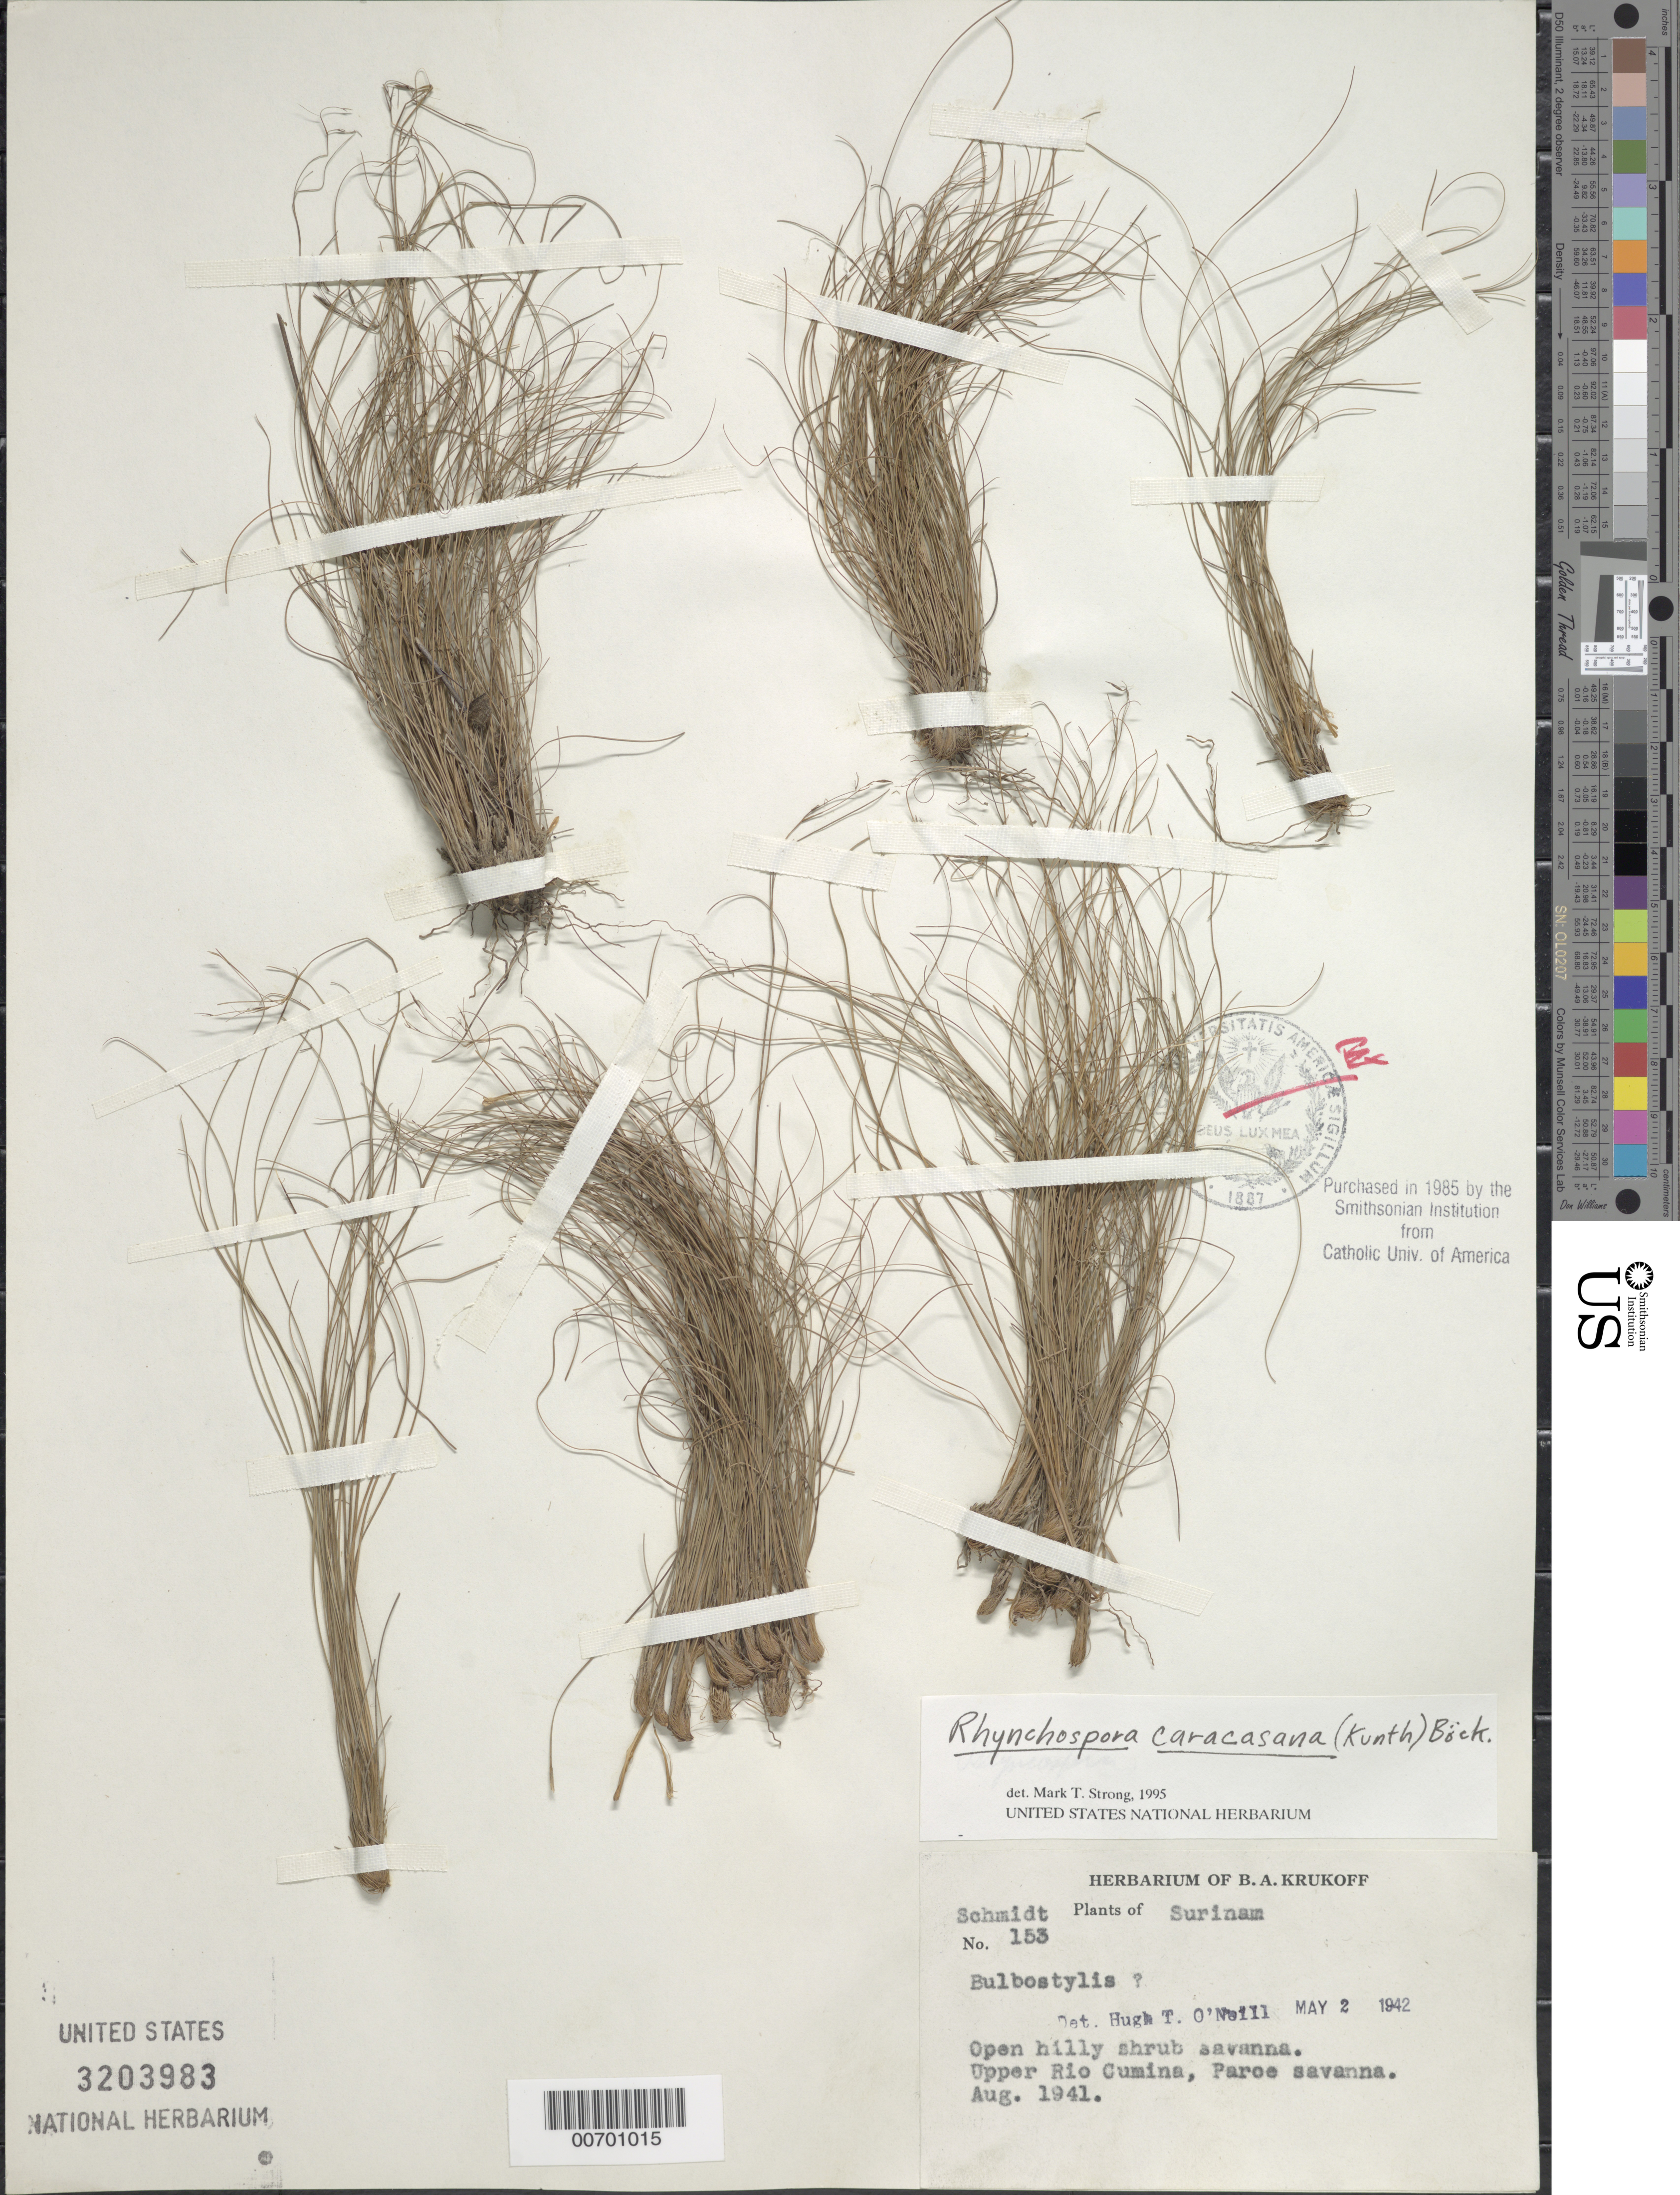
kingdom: Plantae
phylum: Tracheophyta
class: Liliopsida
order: Poales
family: Cyperaceae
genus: Rhynchospora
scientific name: Rhynchospora caracasana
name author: (Kunth) Boeckeler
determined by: Strong, M. T., (US), Smithsonian Institution - National Museum of Natural History (UNITED STATES)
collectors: L. Schmidt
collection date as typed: Aug-41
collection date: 1941-08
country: Suriname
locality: Upper Río Cumina, Paroe savanna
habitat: Open hilly shrub savanna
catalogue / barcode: US 3203983